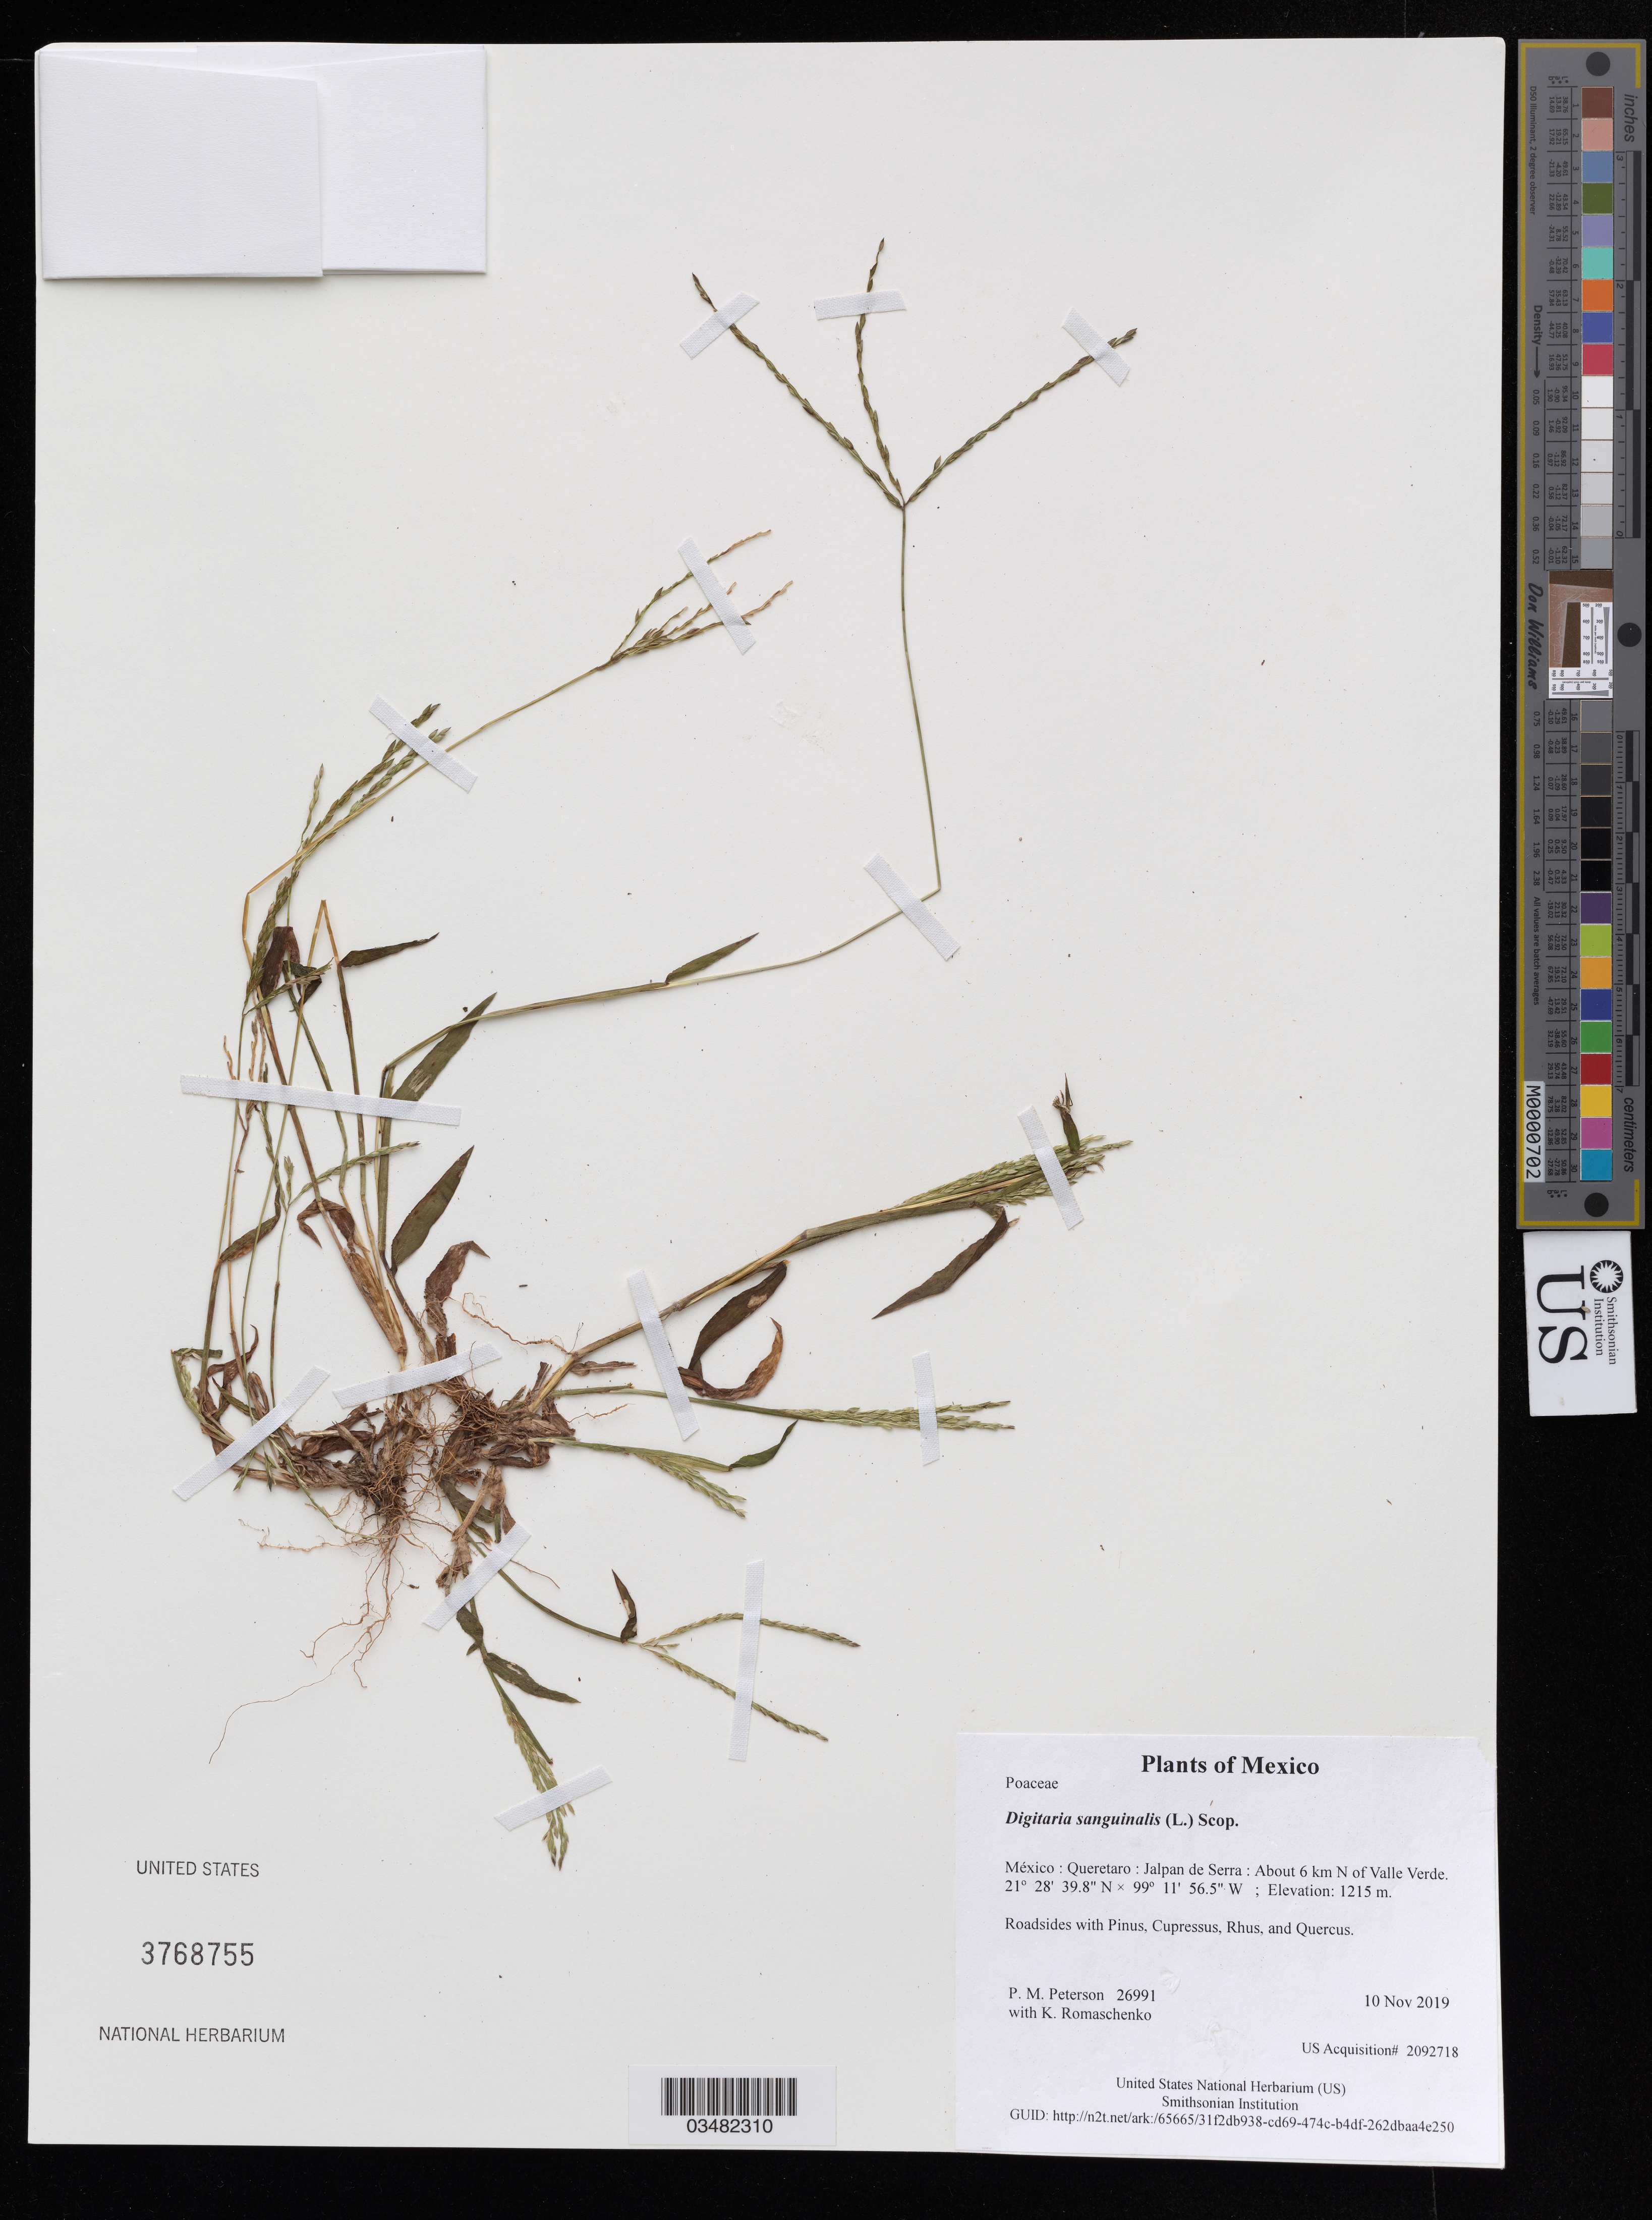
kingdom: Plantae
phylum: Tracheophyta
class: Liliopsida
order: Poales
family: Poaceae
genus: Digitaria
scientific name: Digitaria sanguinalis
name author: (L.) Scop.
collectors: P. M. Peterson & K. Romaschenko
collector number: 26991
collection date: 2019-11-10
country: México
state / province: Queretaro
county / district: Jalpan de Serra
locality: About 6 km N of Valle Verde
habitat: Roadsides with Pinus, Cupressus, Rhus, and Quercus.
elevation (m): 1215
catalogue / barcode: US 3768755